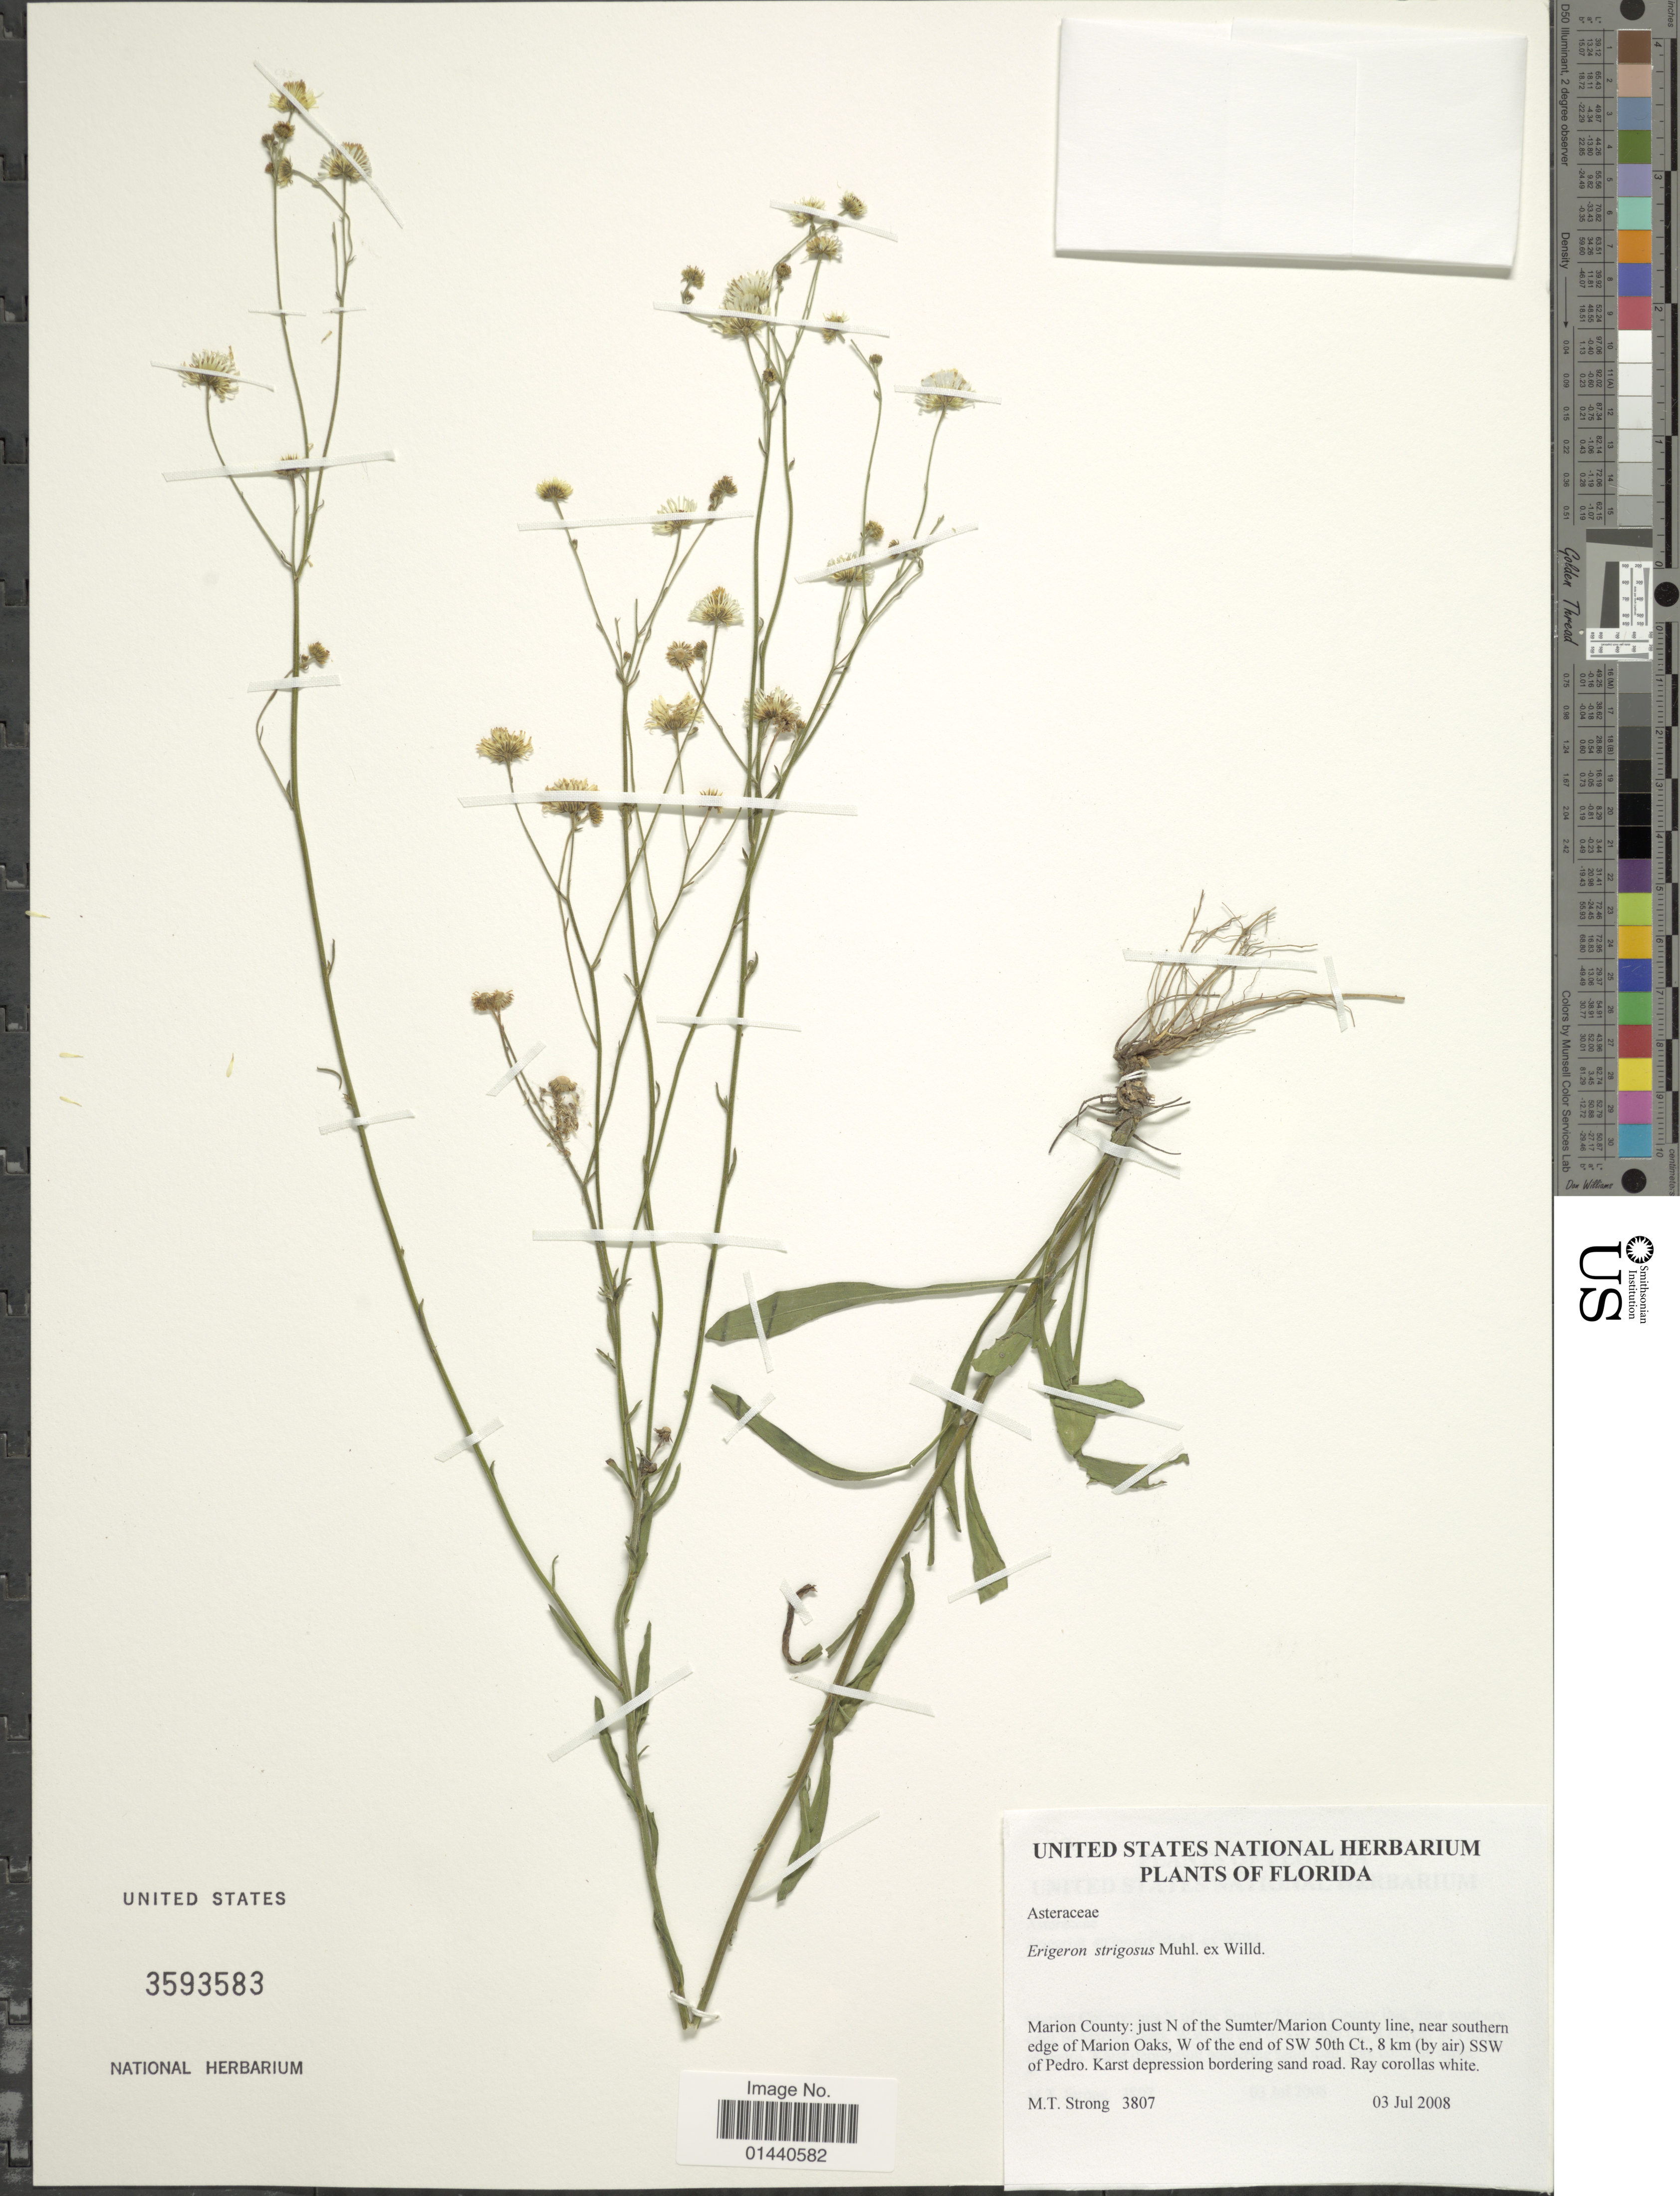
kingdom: Plantae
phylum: Tracheophyta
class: Magnoliopsida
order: Asterales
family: Asteraceae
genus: Erigeron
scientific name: Erigeron strigosus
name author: Muhl. ex Willd.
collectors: M. T. Strong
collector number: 3807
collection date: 2008-07-03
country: United States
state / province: Florida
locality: Marion County: just N of the Sumter/Marion County line, near southern edge of Marion Oaks, W of the end of SW. 50th Ct., 8 km (by air) SSW of Pedro. Karst depression bordering sand road.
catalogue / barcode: US 3593583